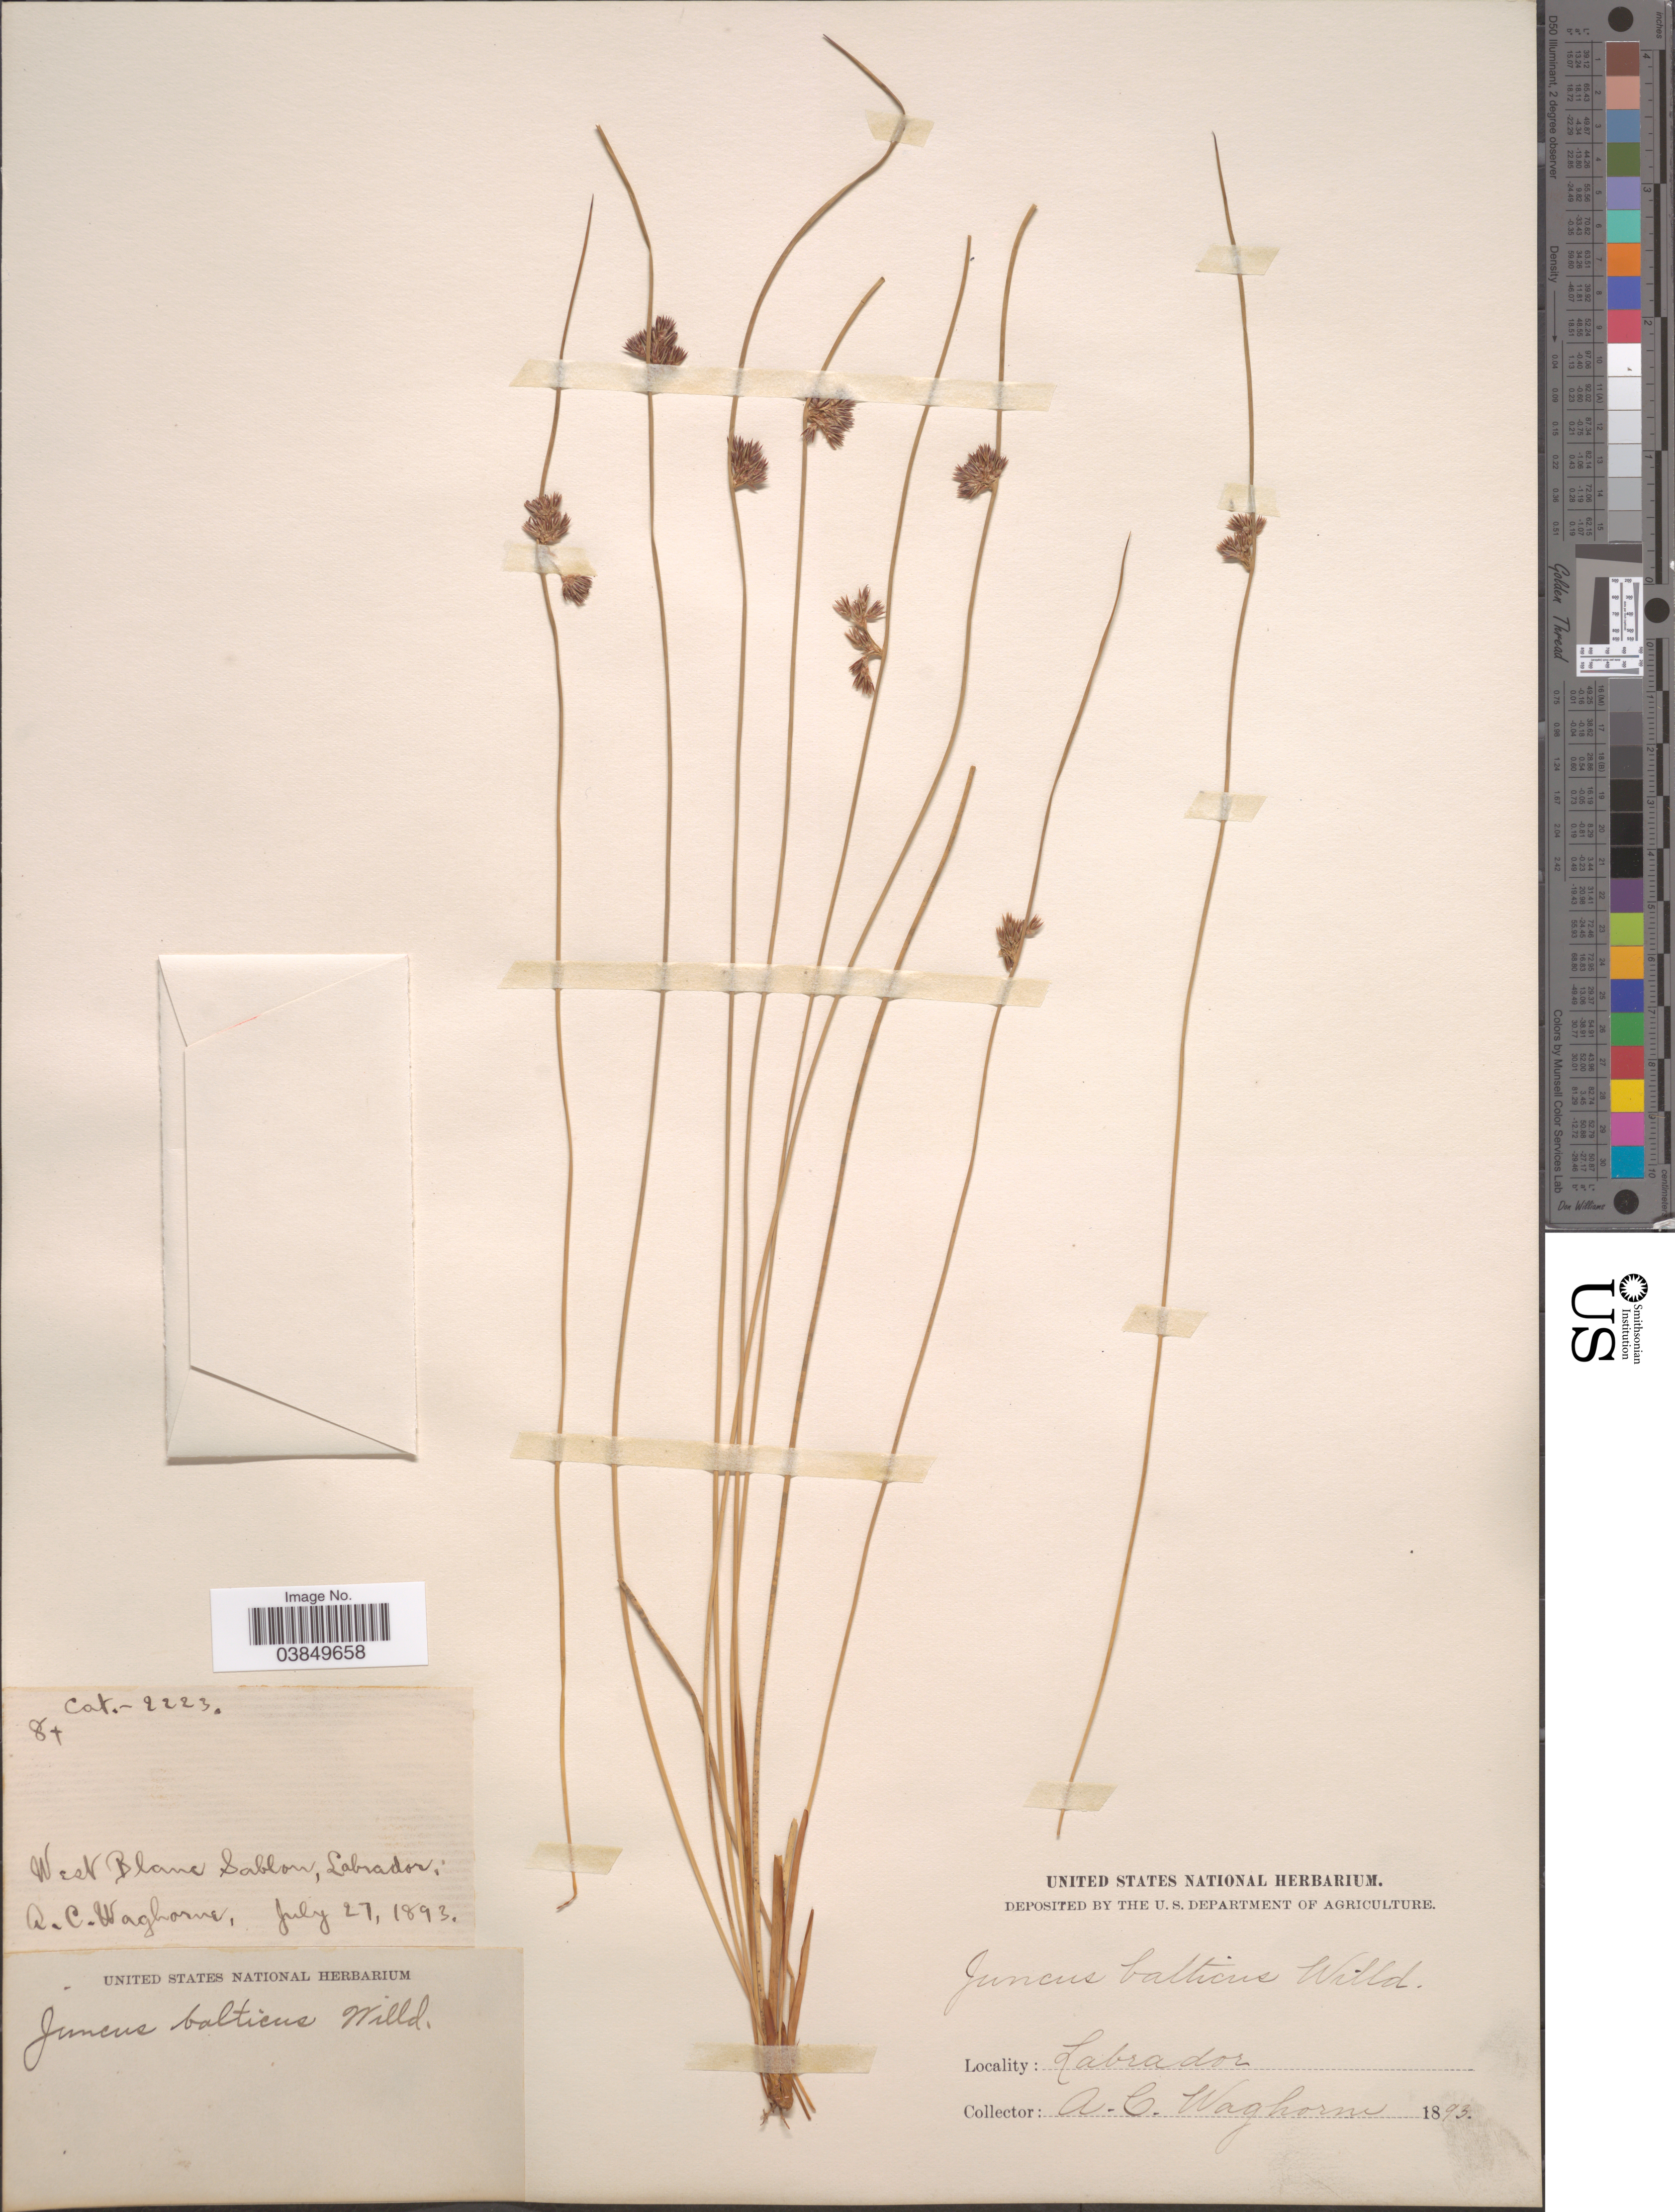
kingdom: Plantae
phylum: Tracheophyta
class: Liliopsida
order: Poales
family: Juncaceae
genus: Juncus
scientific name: Juncus balticus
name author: Willd.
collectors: A. Waghorne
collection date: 1893-07-27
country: Canada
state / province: Newfoundland and Labrador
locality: West Blanc Sablon, Labrador.